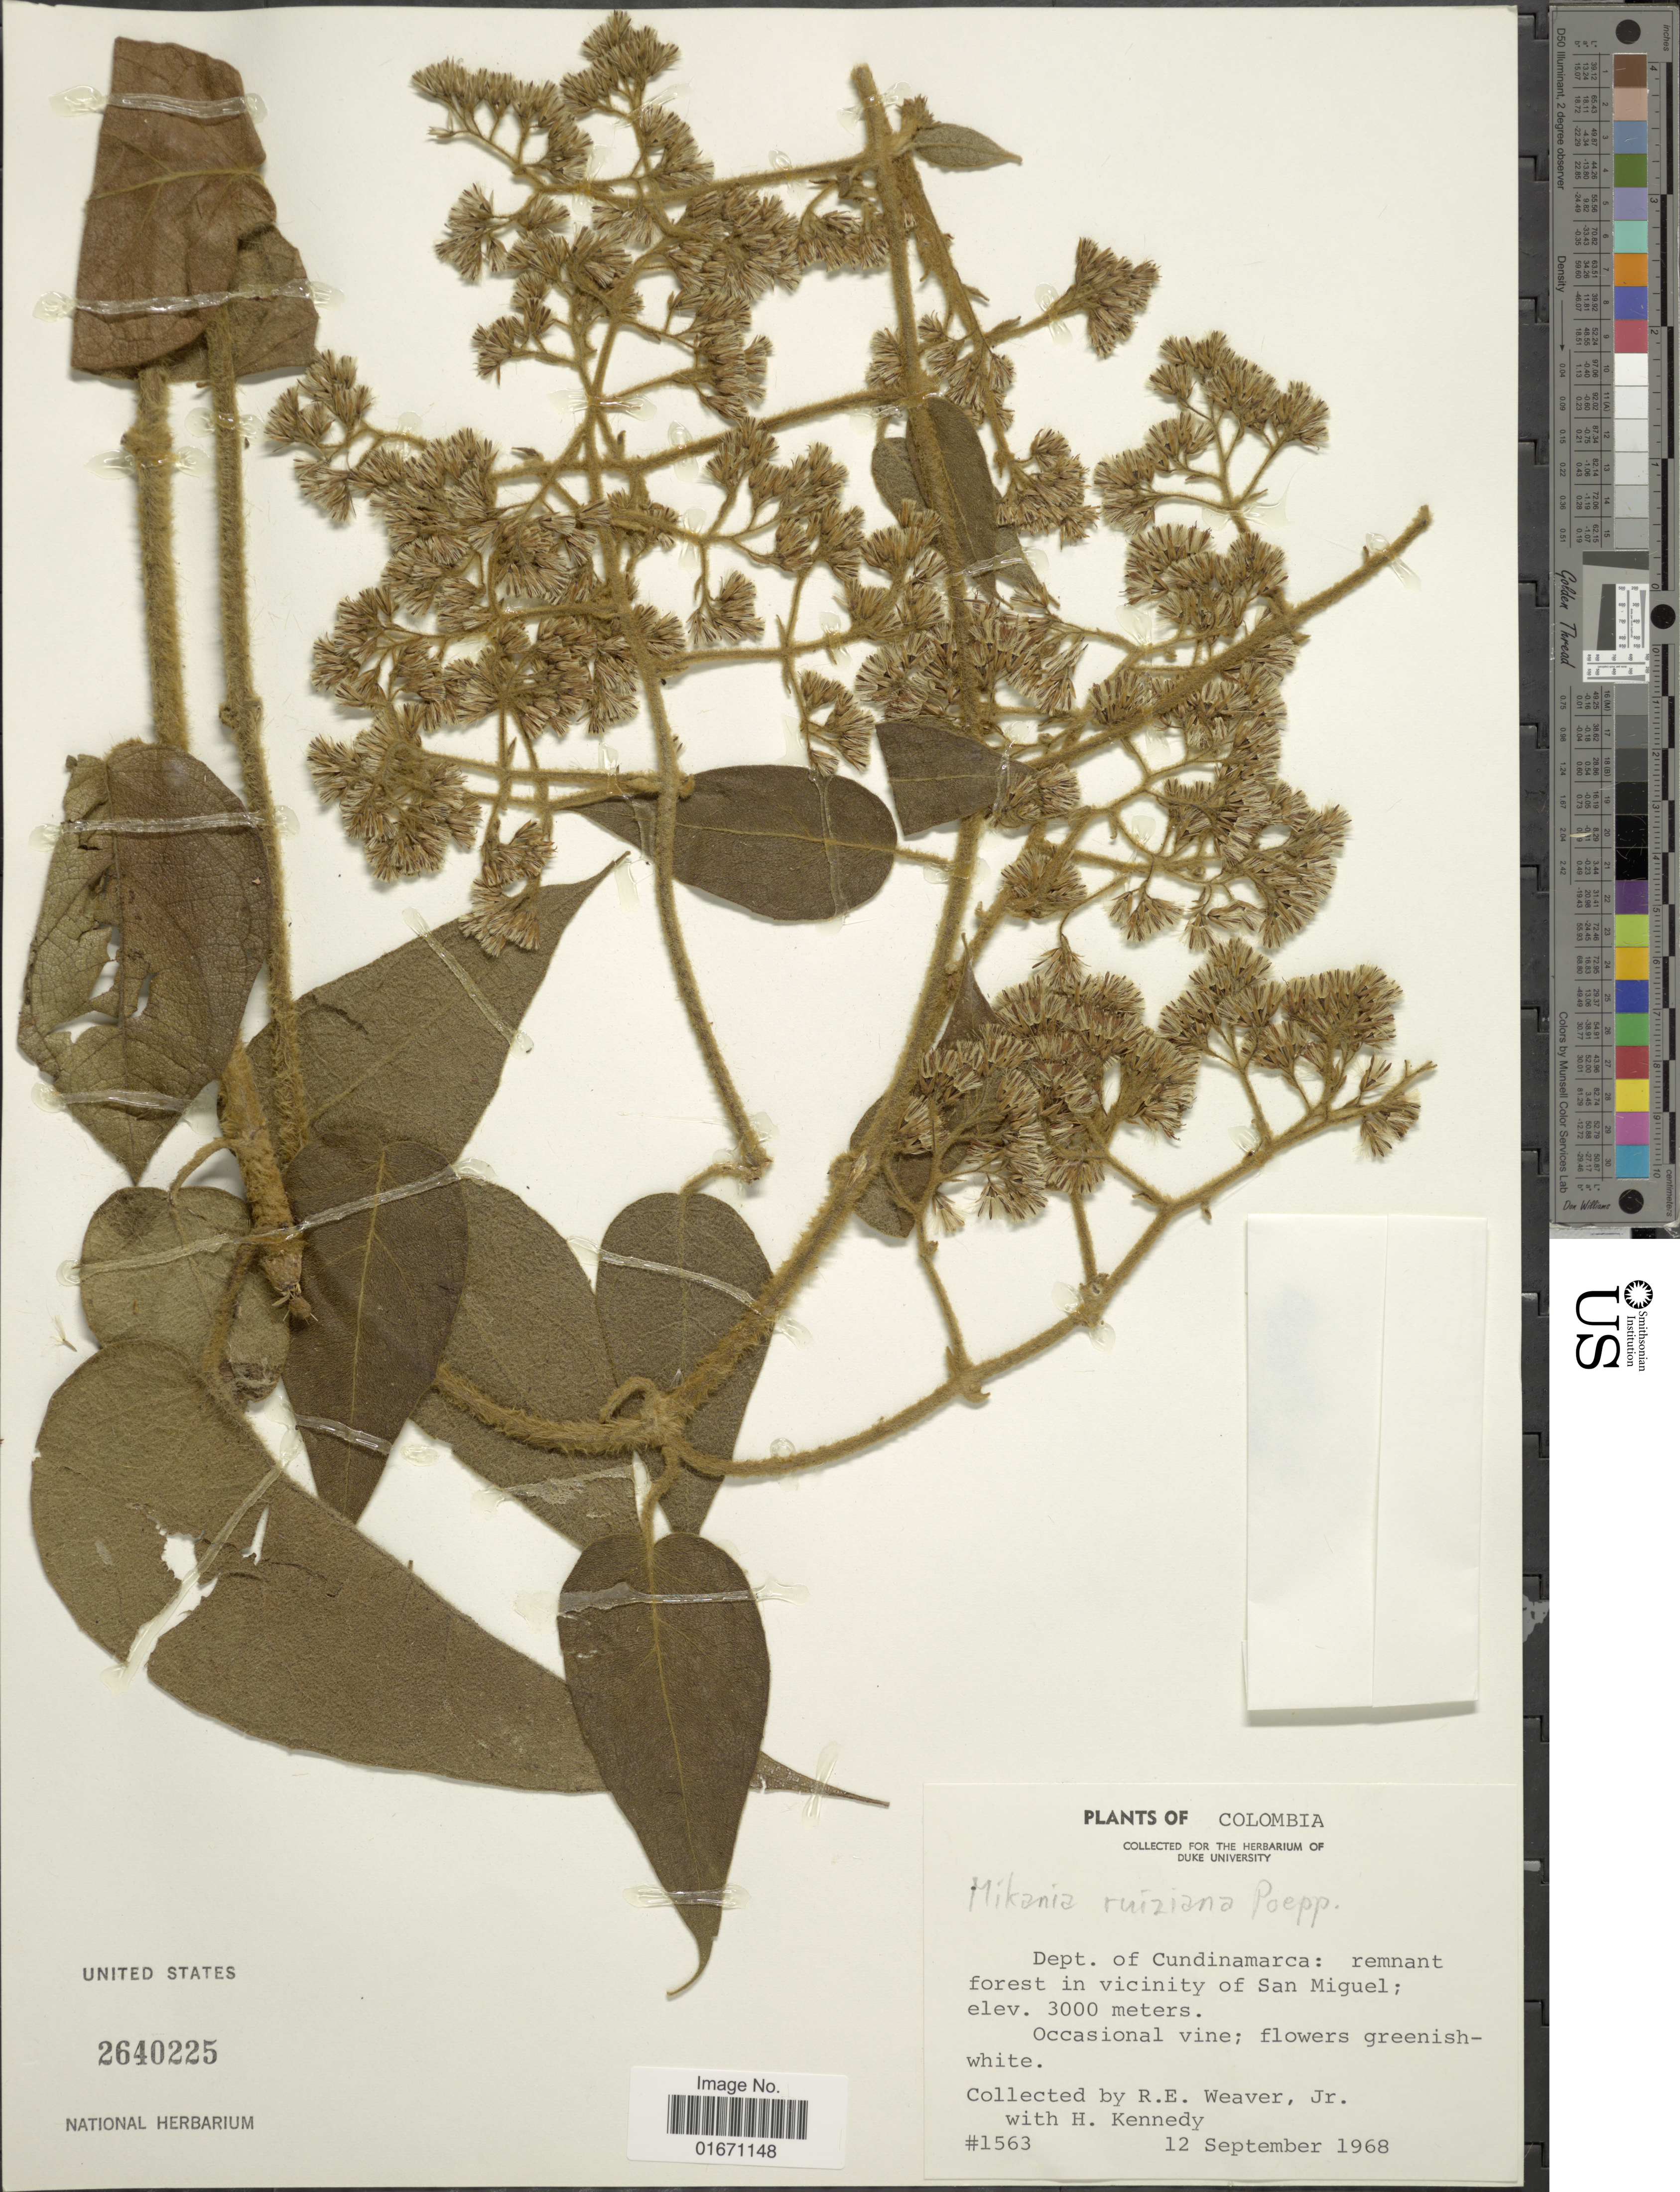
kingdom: Plantae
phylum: Tracheophyta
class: Magnoliopsida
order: Asterales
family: Asteraceae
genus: Mikania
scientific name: Mikania banisteriae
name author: DC.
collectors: R. Weaver Jr. & H. Kennedy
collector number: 1563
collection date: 1968-09-12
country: Colombia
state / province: Cundinamarca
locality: Vicinity of San Miguel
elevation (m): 3000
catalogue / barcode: US 2640225